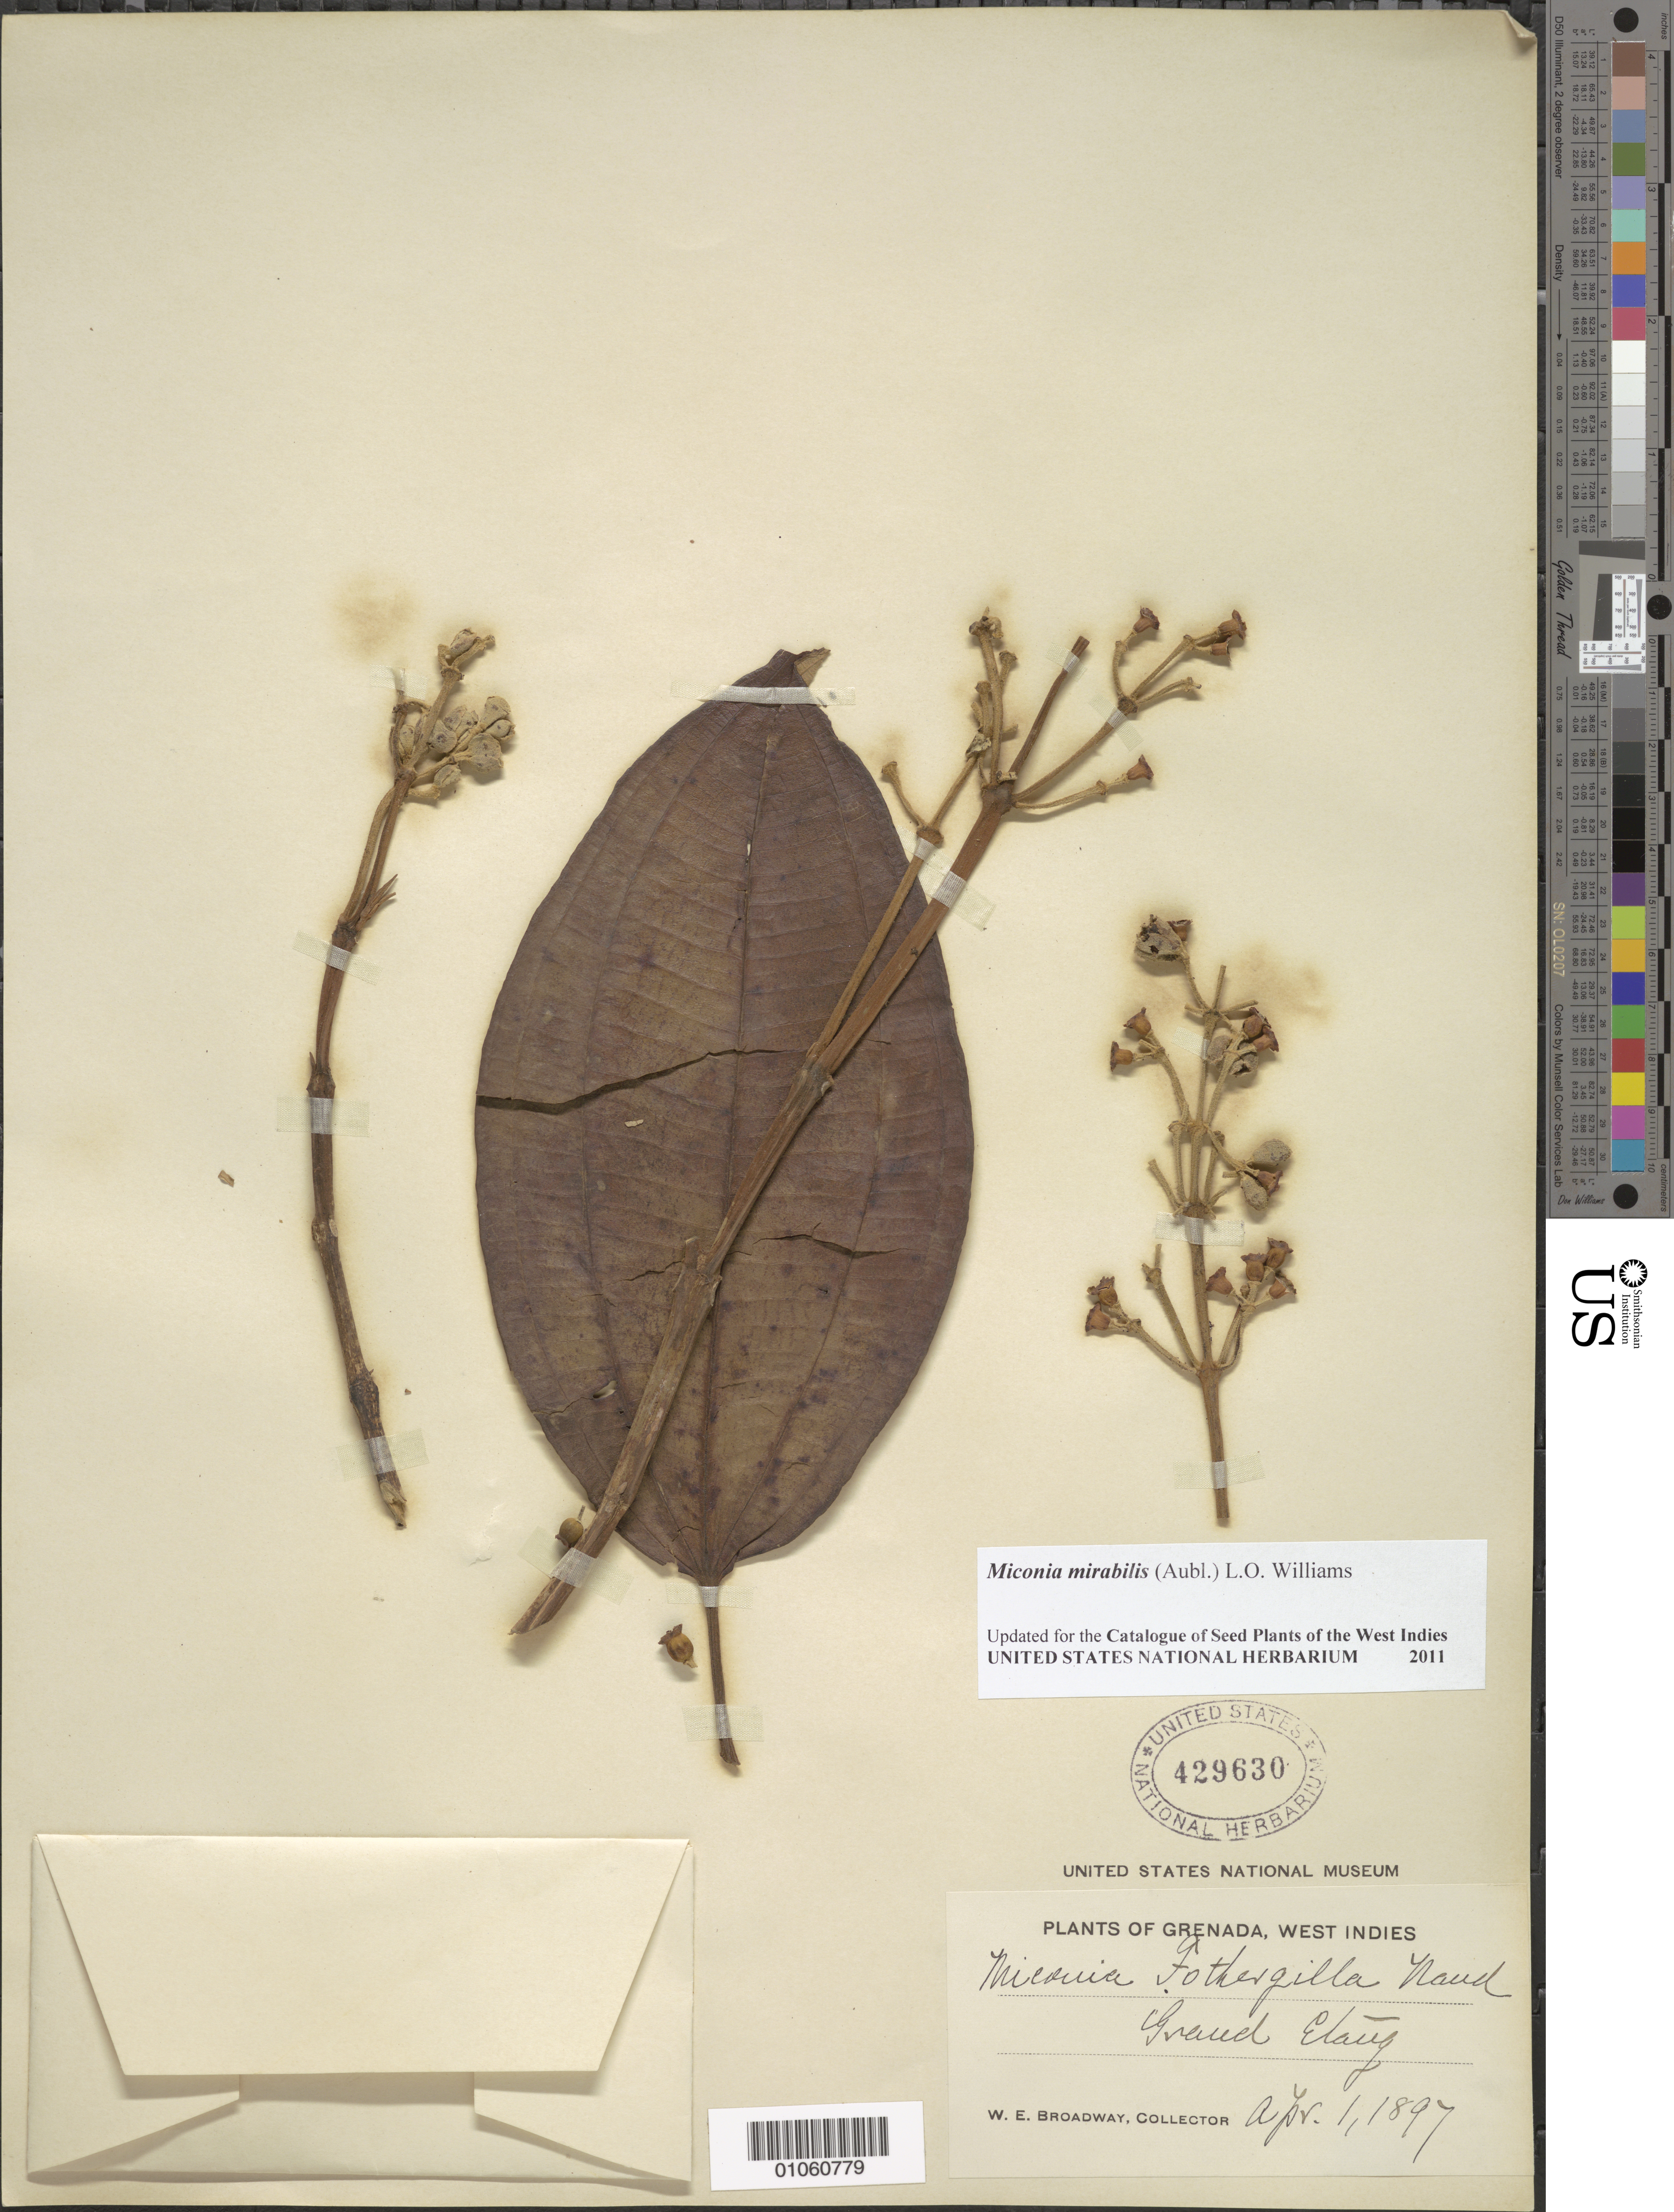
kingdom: Plantae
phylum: Tracheophyta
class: Magnoliopsida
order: Myrtales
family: Melastomataceae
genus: Miconia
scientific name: Miconia mirabilis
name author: (Aubl.) L.O. Williams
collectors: W. E. Broadway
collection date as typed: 01 Apr 1897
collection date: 1897-04-01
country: Grenada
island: Grenada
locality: Grand Etang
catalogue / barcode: US 429630